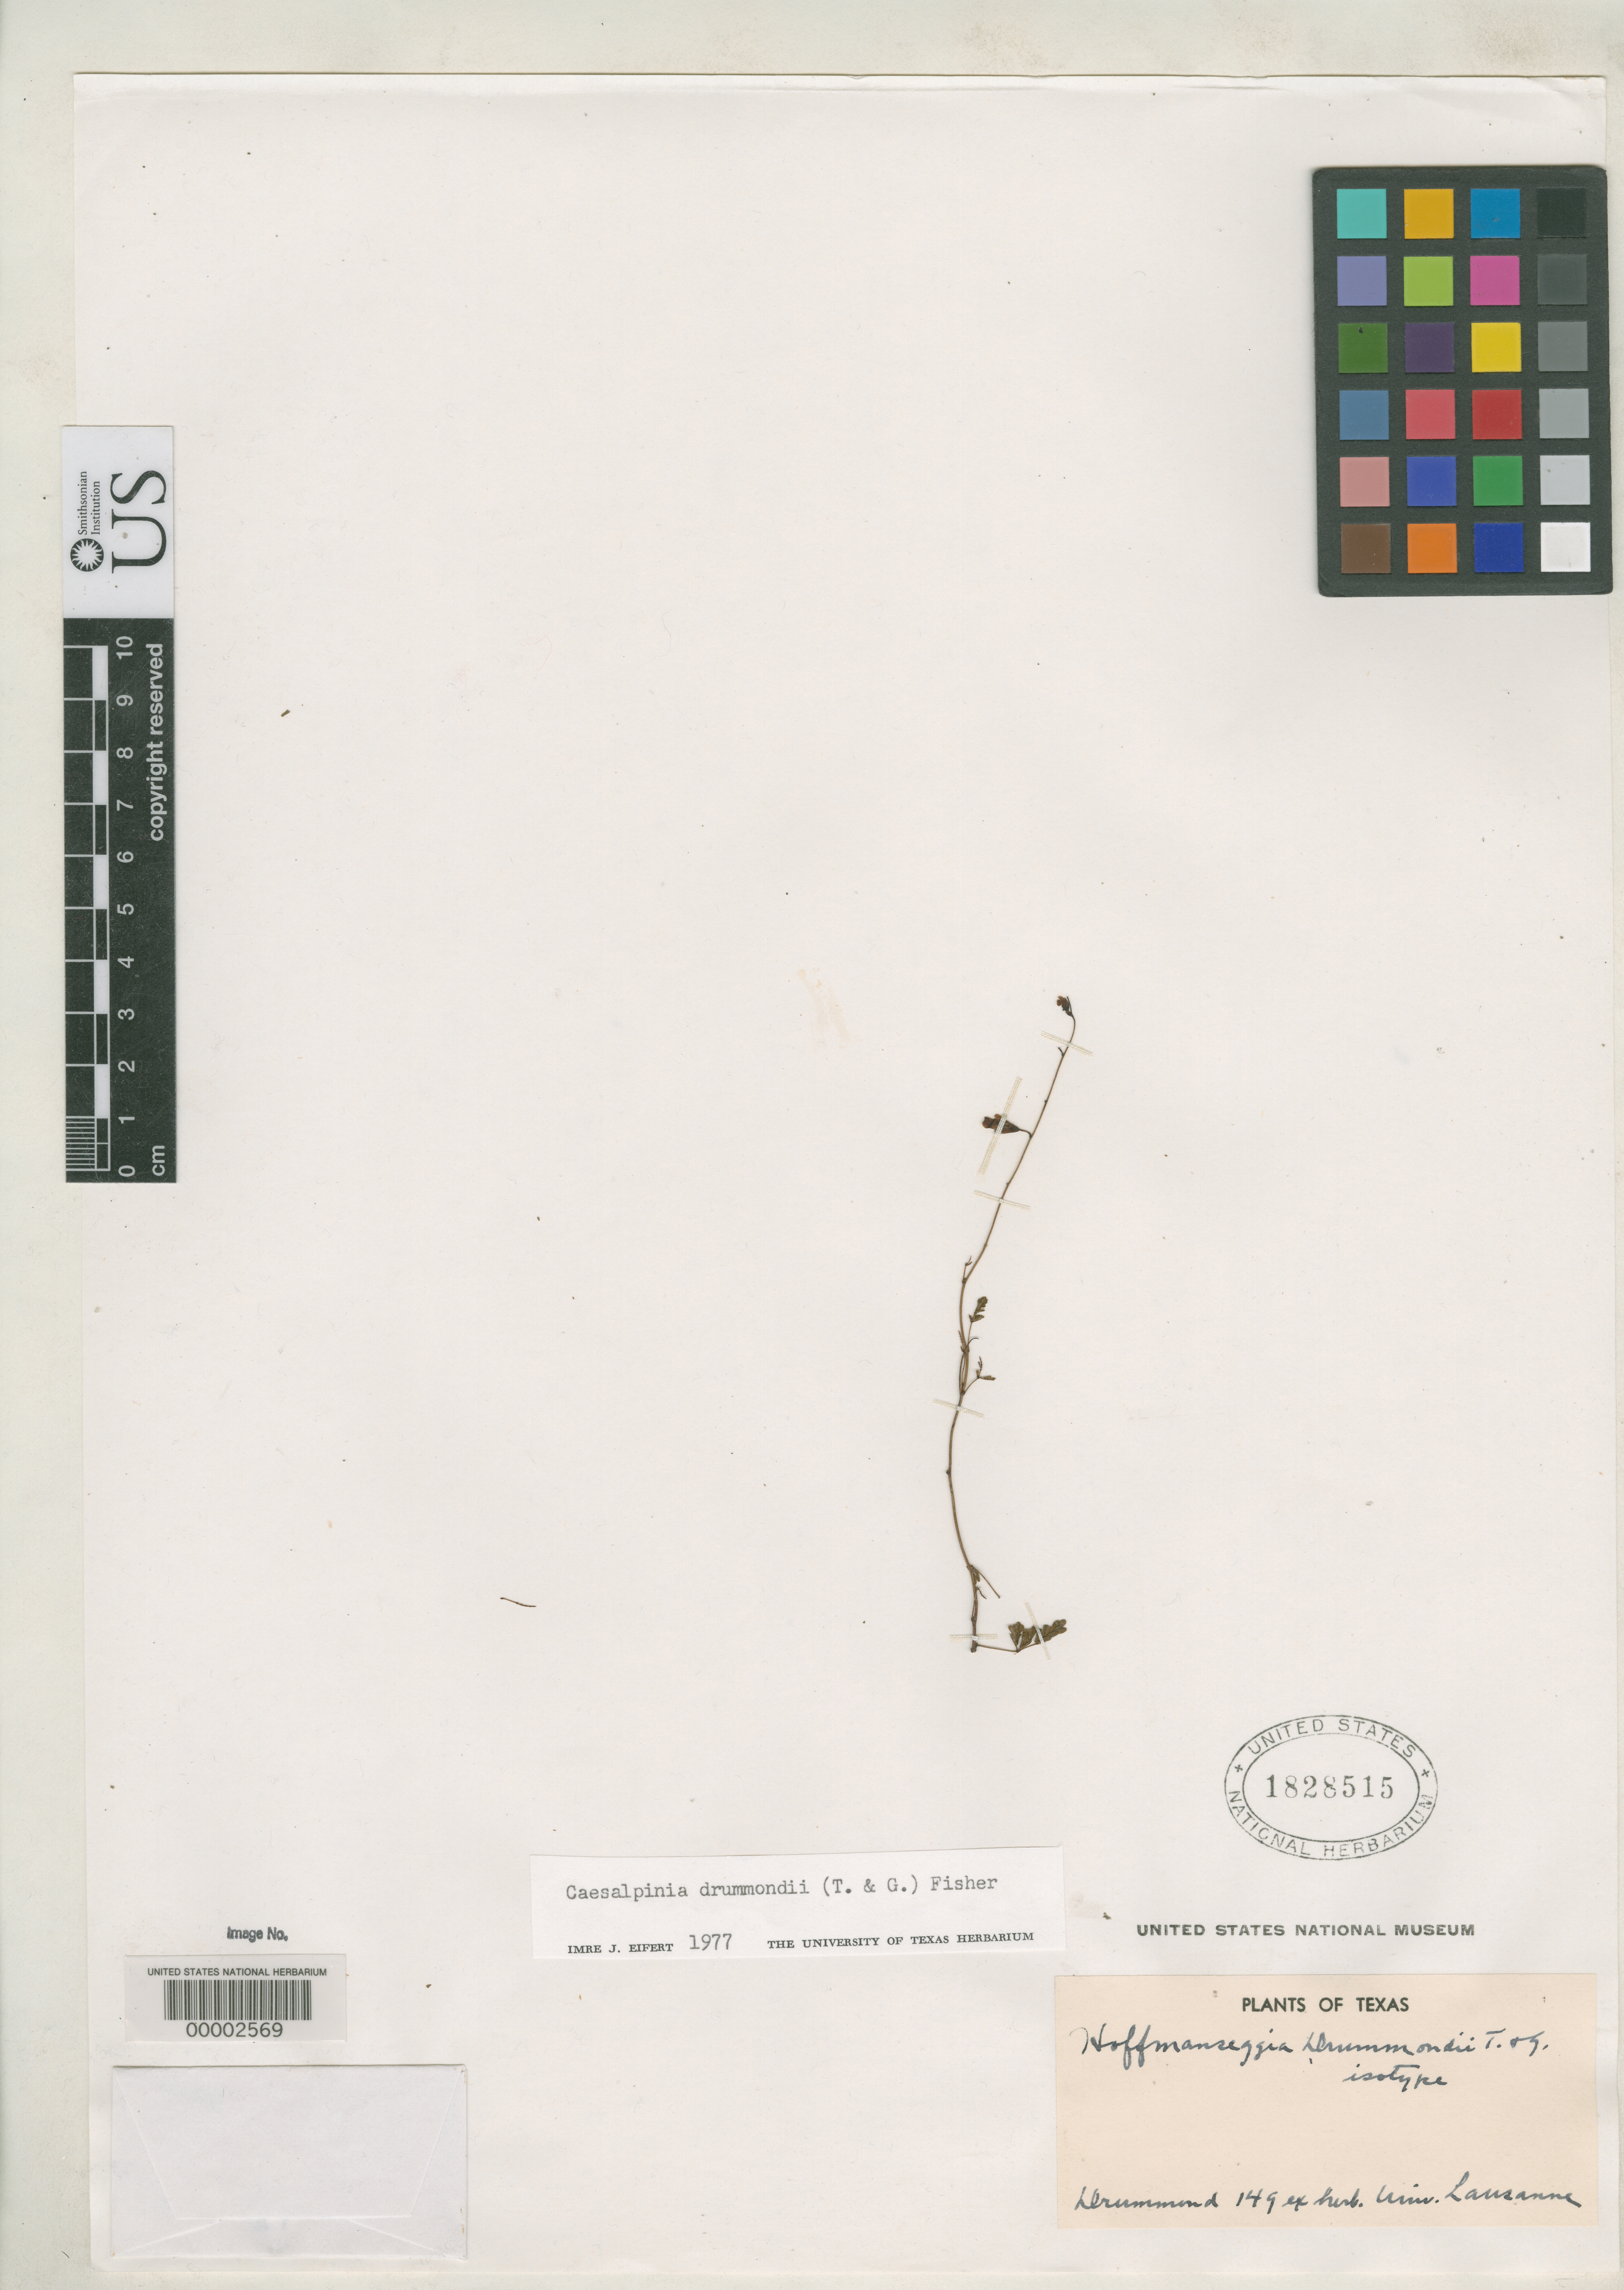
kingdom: Plantae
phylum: Tracheophyta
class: Magnoliopsida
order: Fabales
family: Fabaceae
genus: Hoffmannseggia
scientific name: Hoffmannseggia drummondii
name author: Torr. & A. Gray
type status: Type Material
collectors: T. Drummond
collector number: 149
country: United States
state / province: Texas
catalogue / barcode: US 1828515